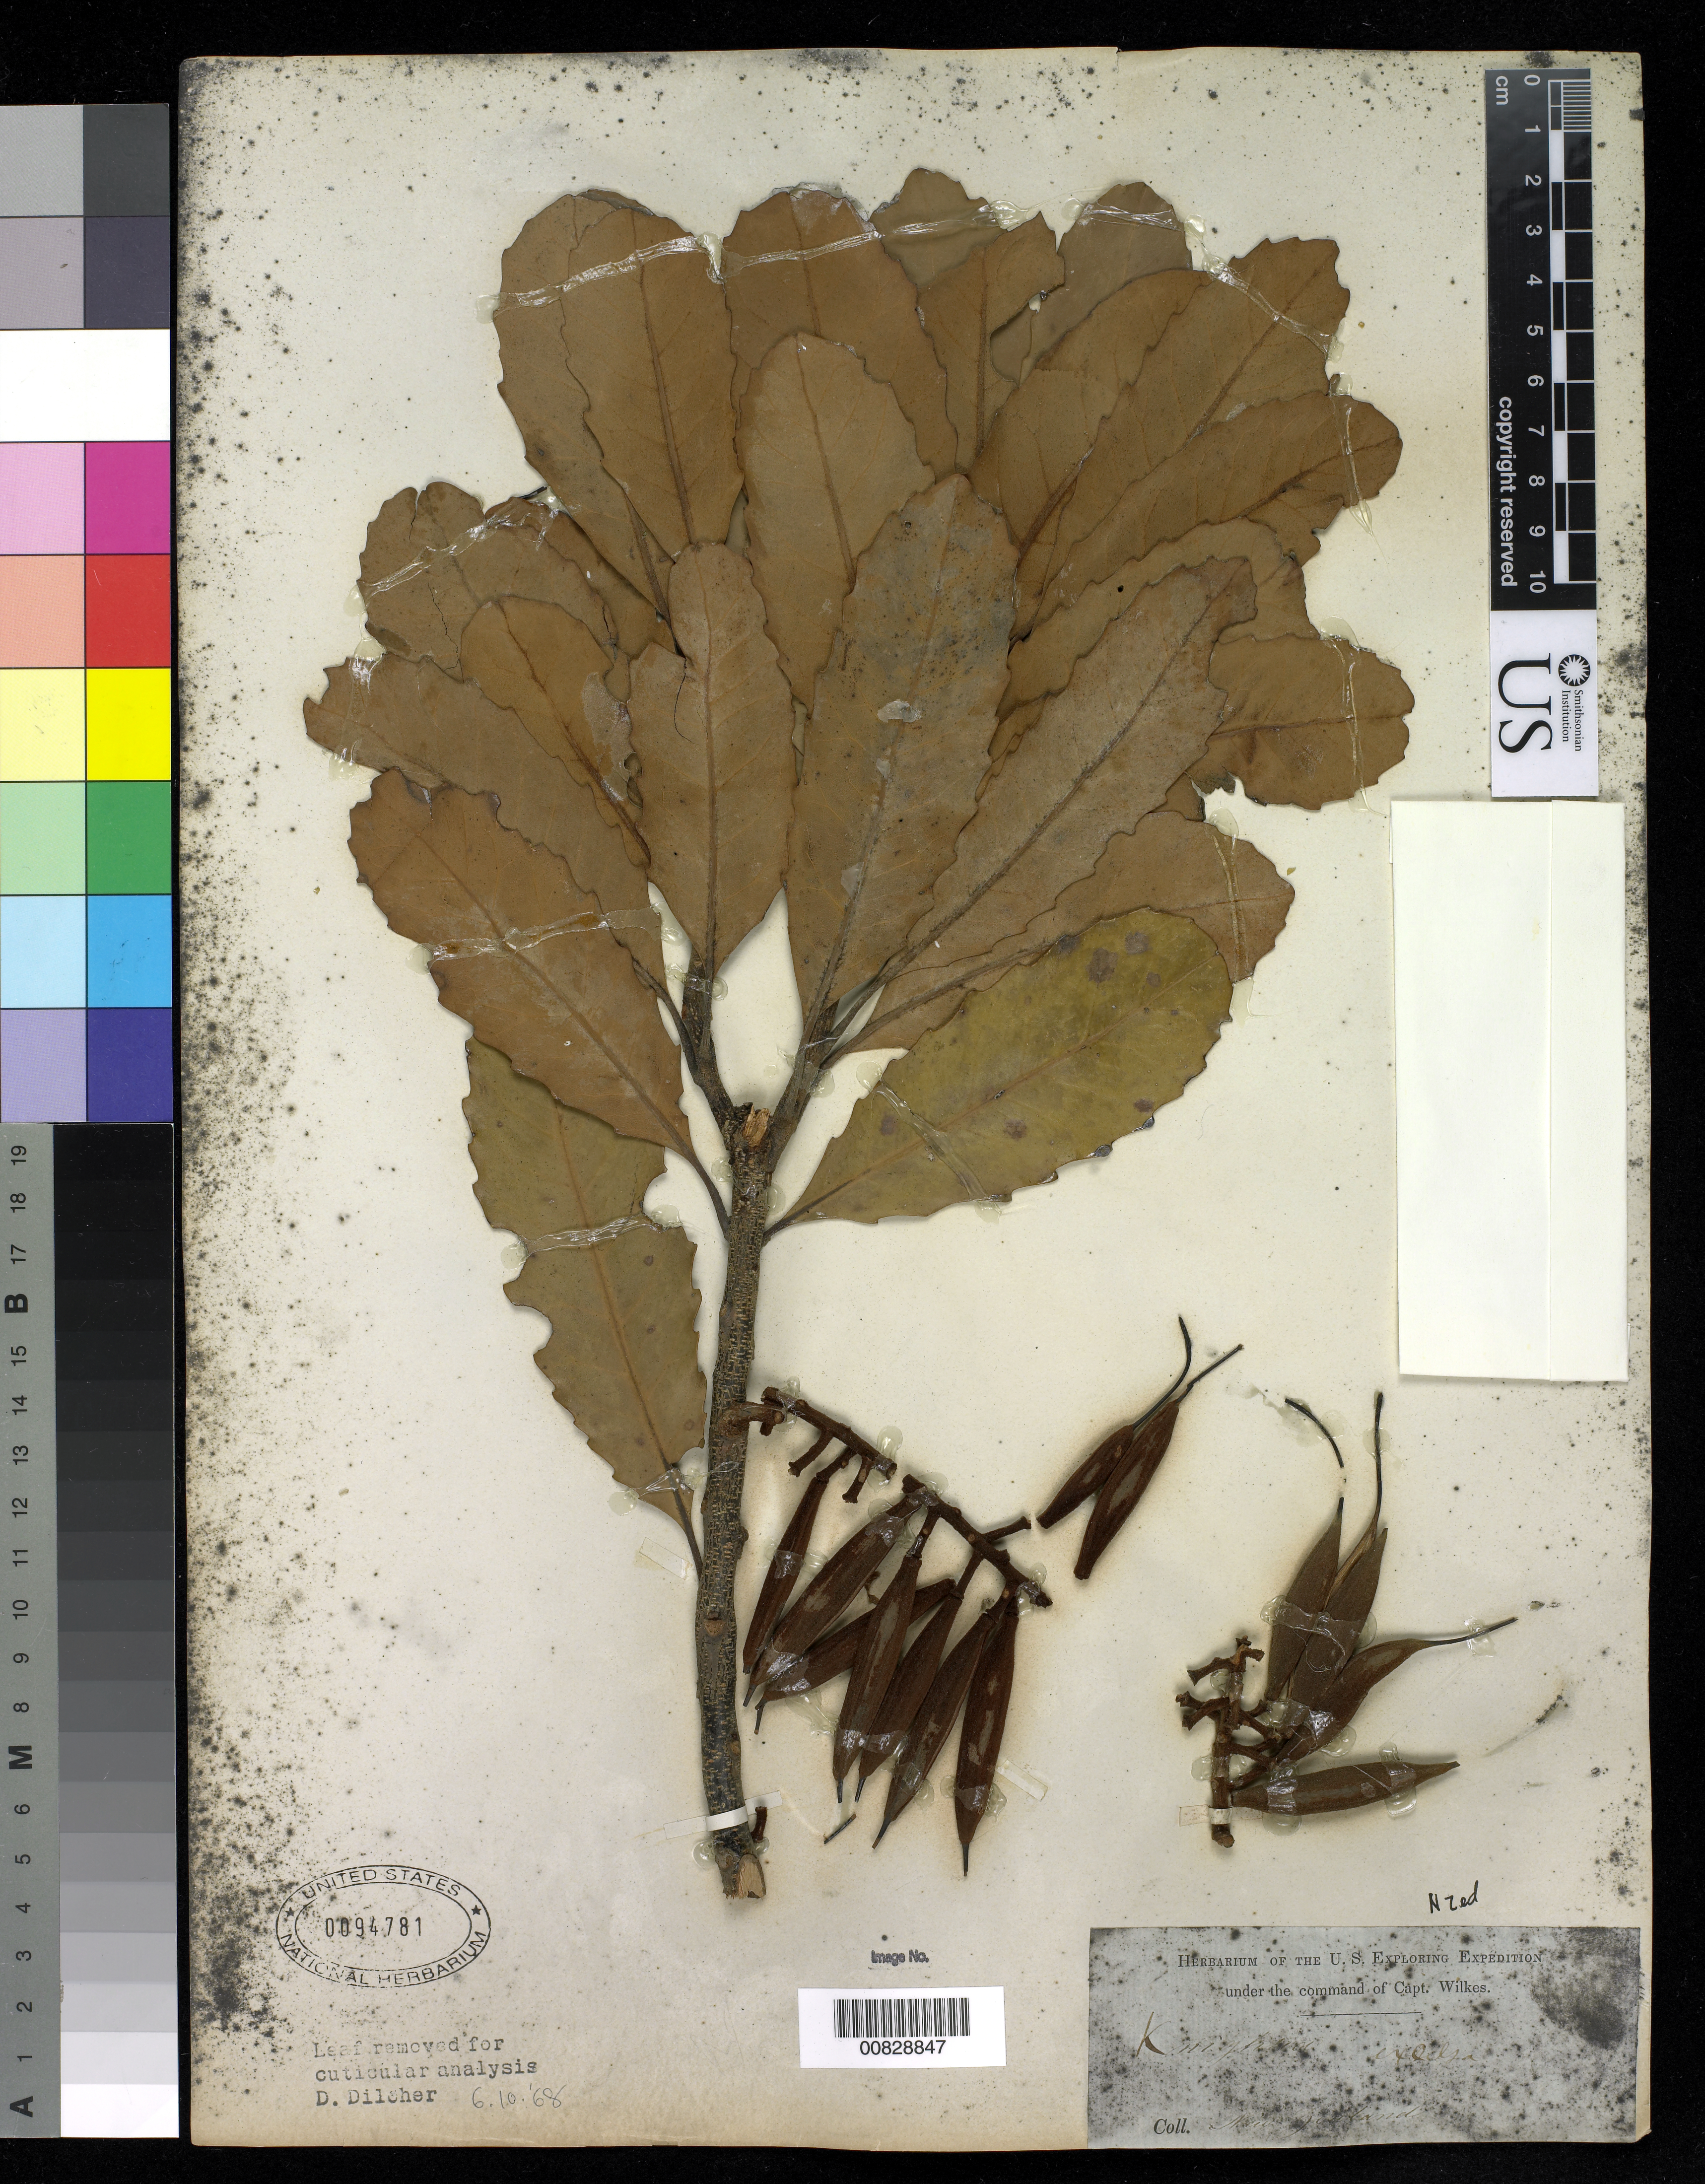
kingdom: Plantae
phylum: Tracheophyta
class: Magnoliopsida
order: Proteales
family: Proteaceae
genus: Knightia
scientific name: Knightia excelsa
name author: R. Br.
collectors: Wilkes Explor. Exped.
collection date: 1838/1842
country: New Zealand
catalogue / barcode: US 94781